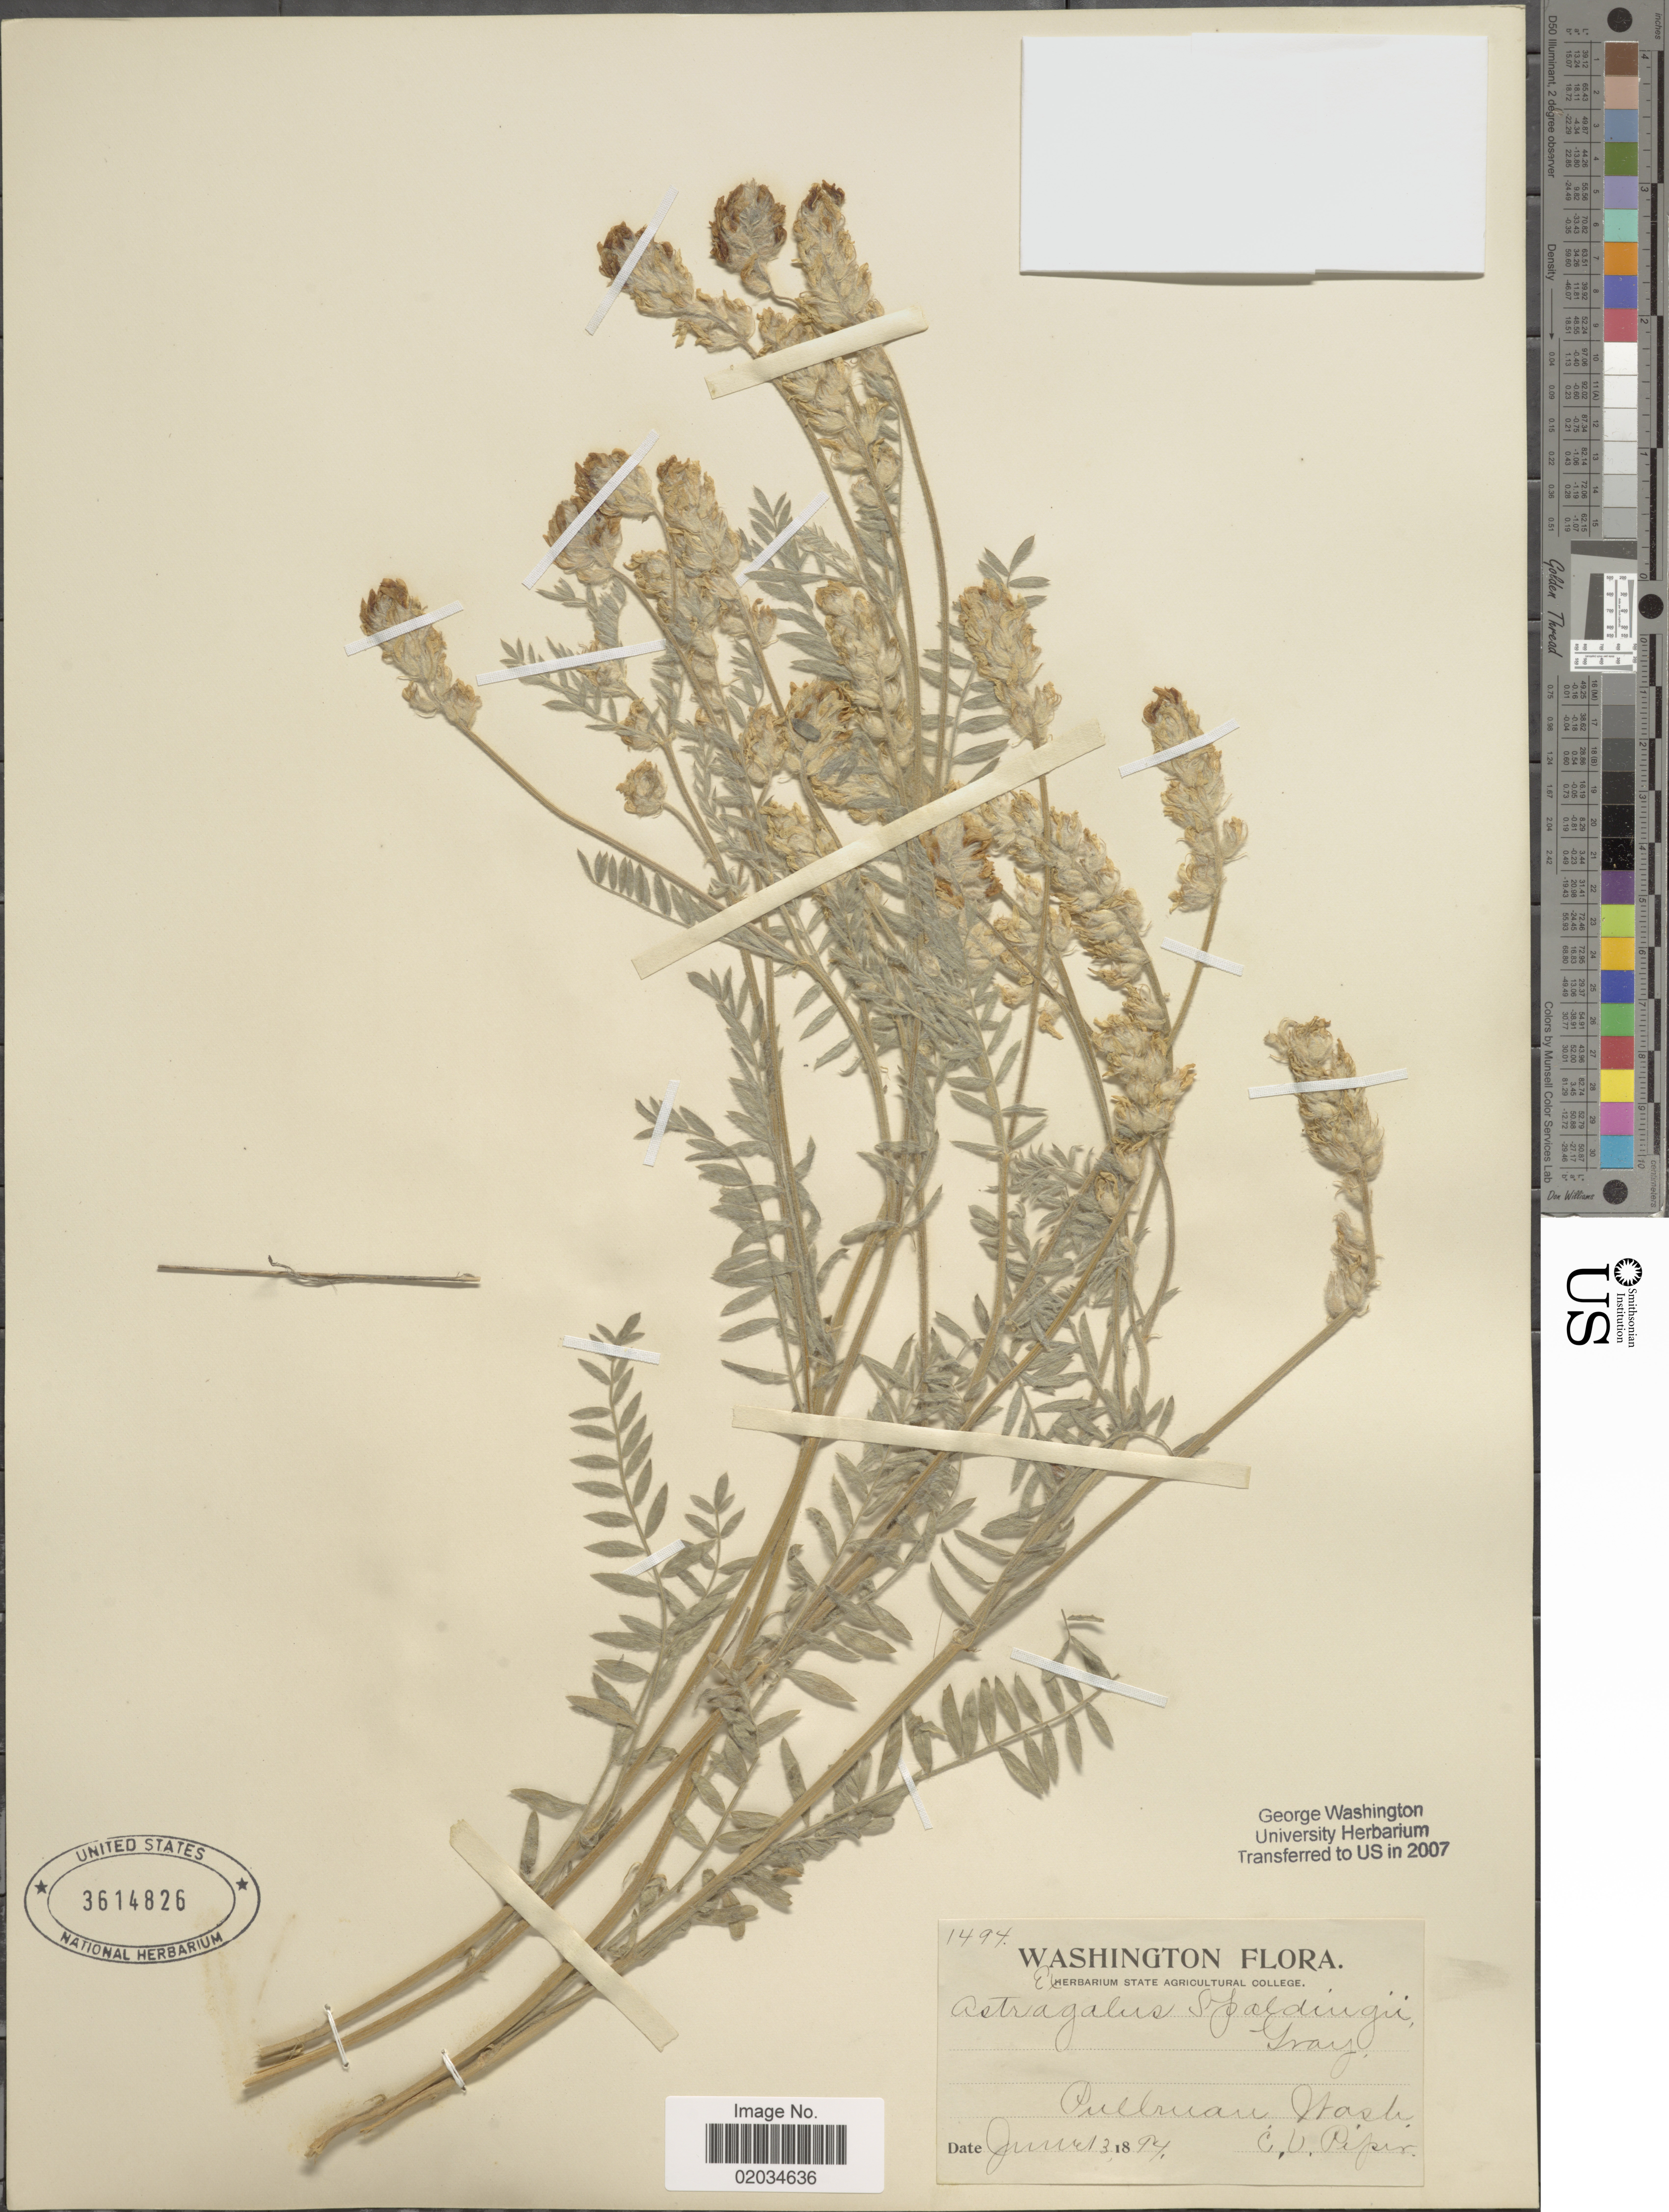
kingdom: Plantae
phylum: Tracheophyta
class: Magnoliopsida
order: Fabales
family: Fabaceae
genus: Astragalus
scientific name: Astragalus spaldingii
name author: A. Gray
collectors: C. V. Piper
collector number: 1494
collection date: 1894-06-13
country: United States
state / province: Washington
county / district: Whitman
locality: Pullman Wash.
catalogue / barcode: US 3614826